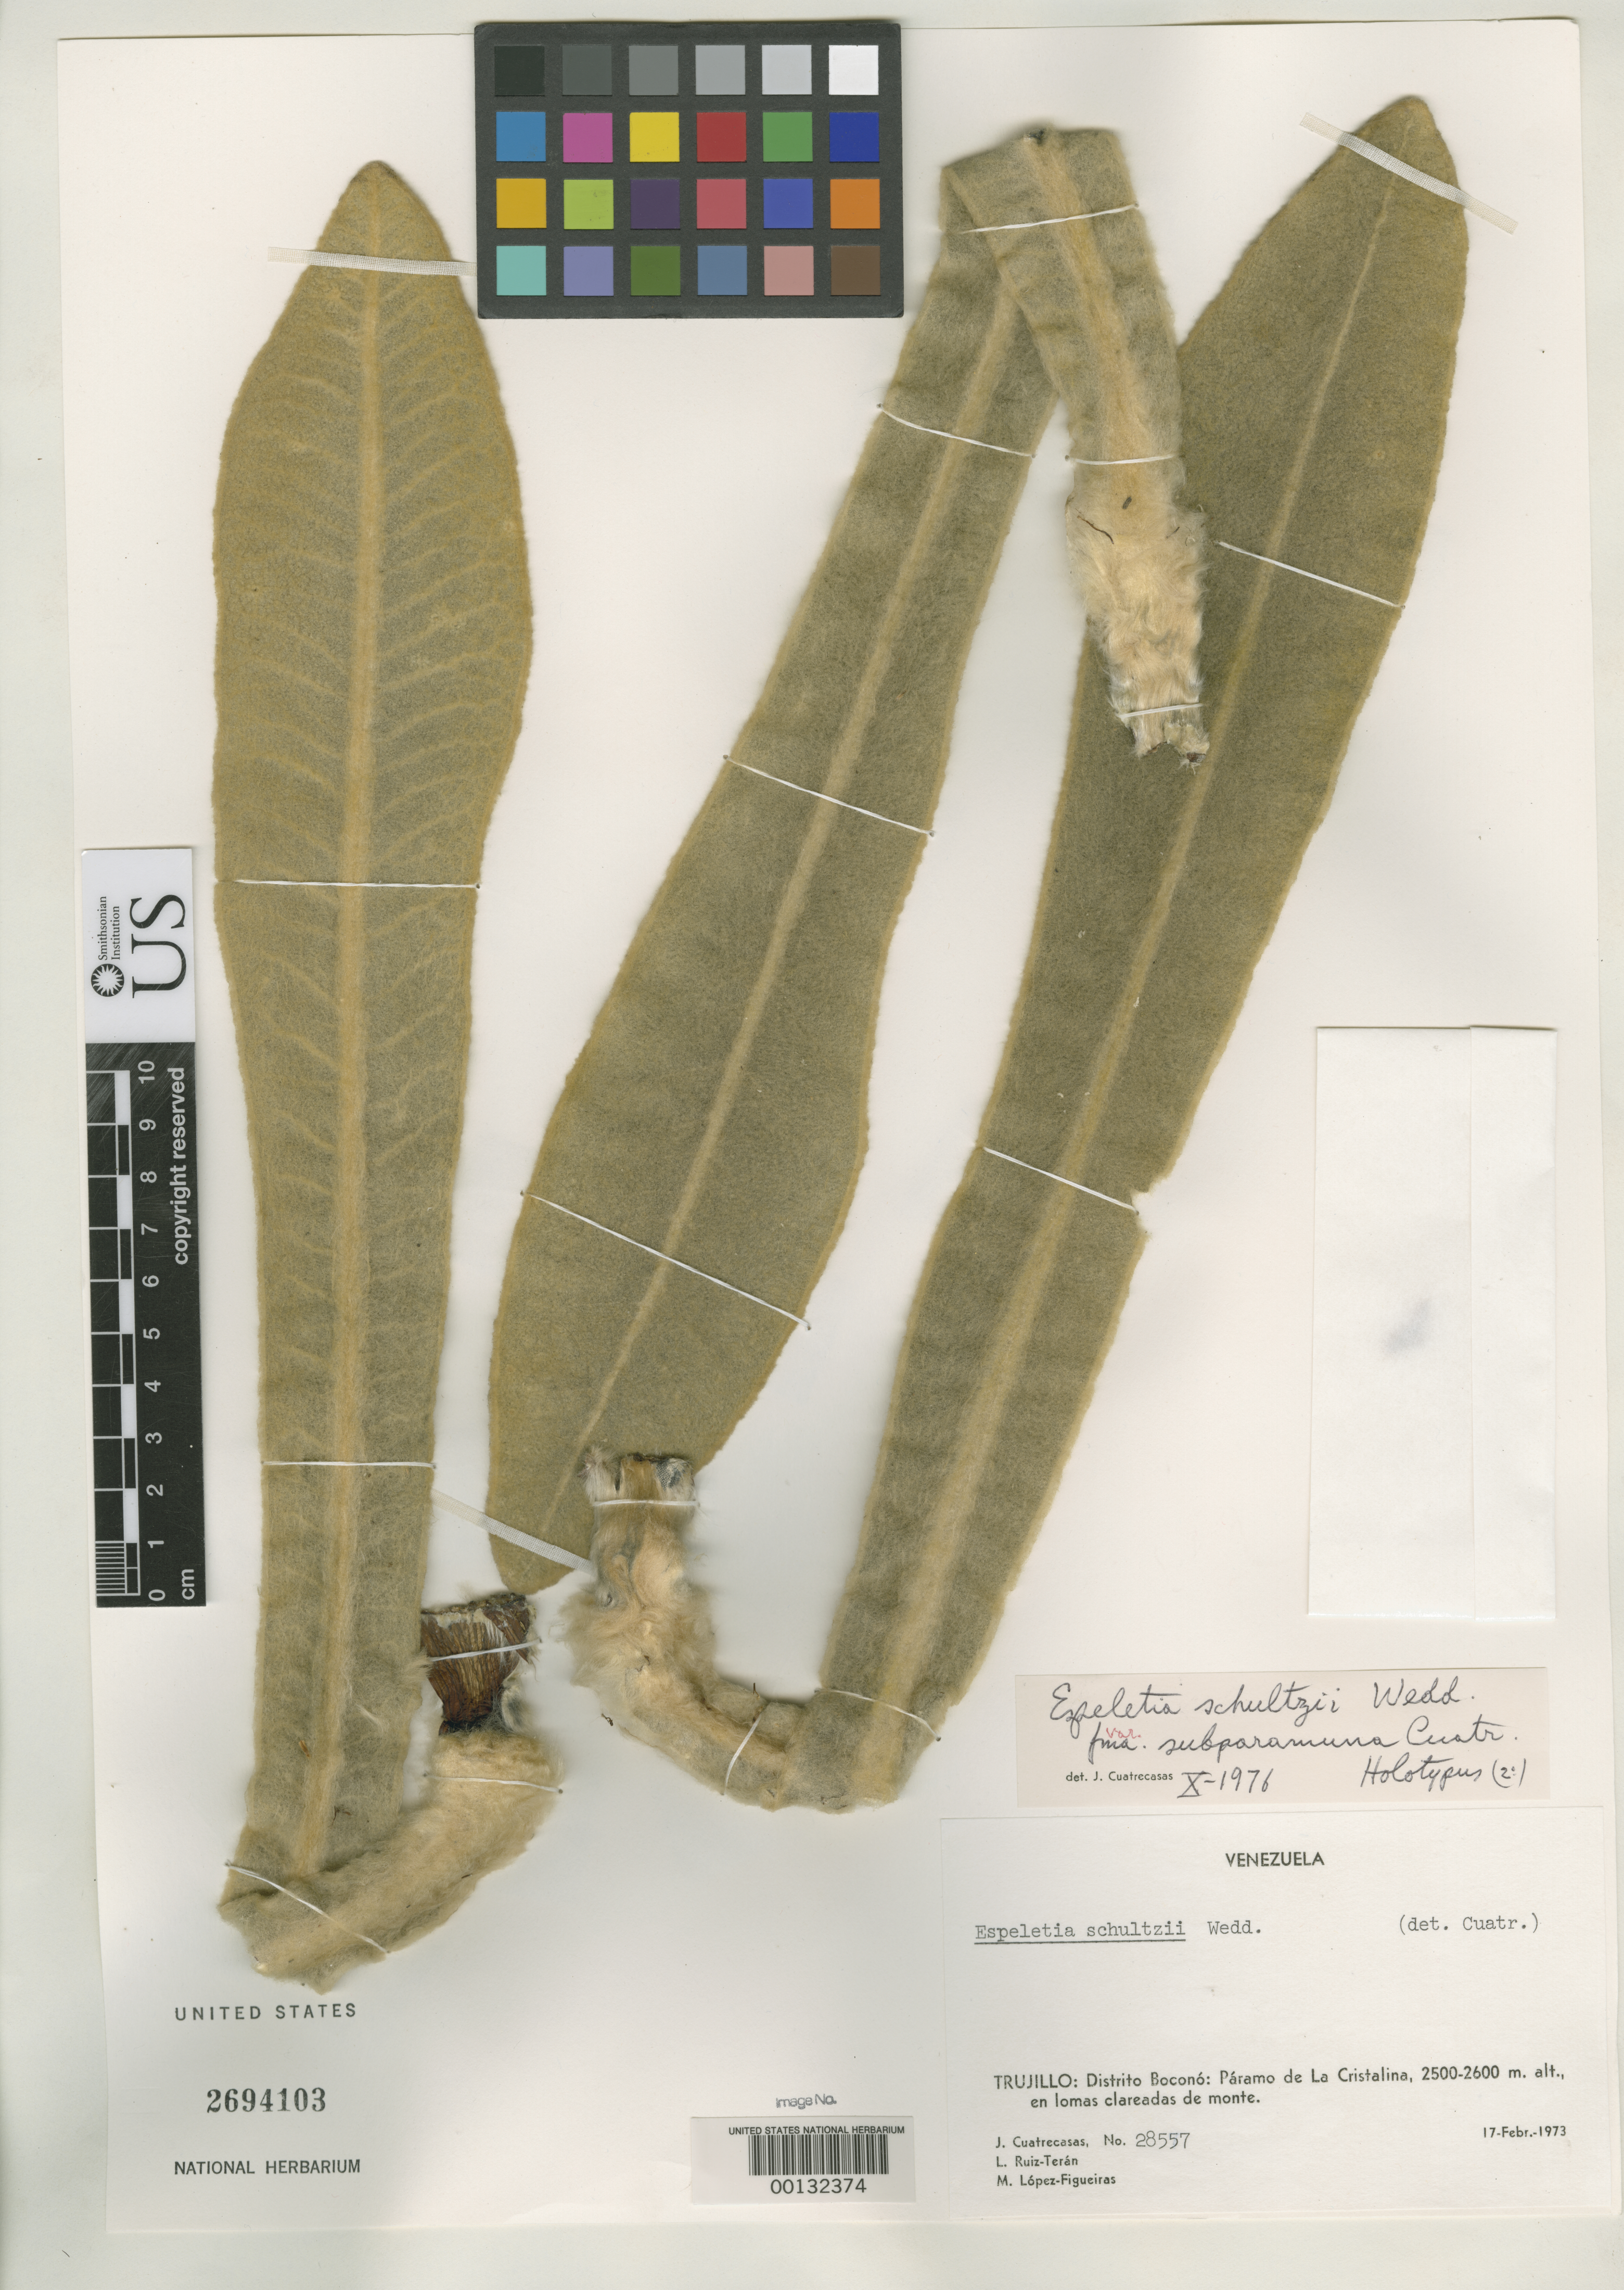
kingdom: Plantae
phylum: Tracheophyta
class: Magnoliopsida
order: Asterales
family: Asteraceae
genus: Espeletia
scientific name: Espeletia schultzii var. subparamuna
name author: Cuatrec.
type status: Holotype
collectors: J. Cuatrecasas, L. E. Ruíz-Terán & M. López Figueiras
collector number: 28557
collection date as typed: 17 Feb 1973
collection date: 1973-02-17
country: Venezuela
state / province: Trujillo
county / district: Bocono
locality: Páramo de La Cristalina, Lomas Clareados de Monte. [Páramo de La Cristalina, sunlit (?) hills of Monte.]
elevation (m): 2500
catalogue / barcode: US 2694103